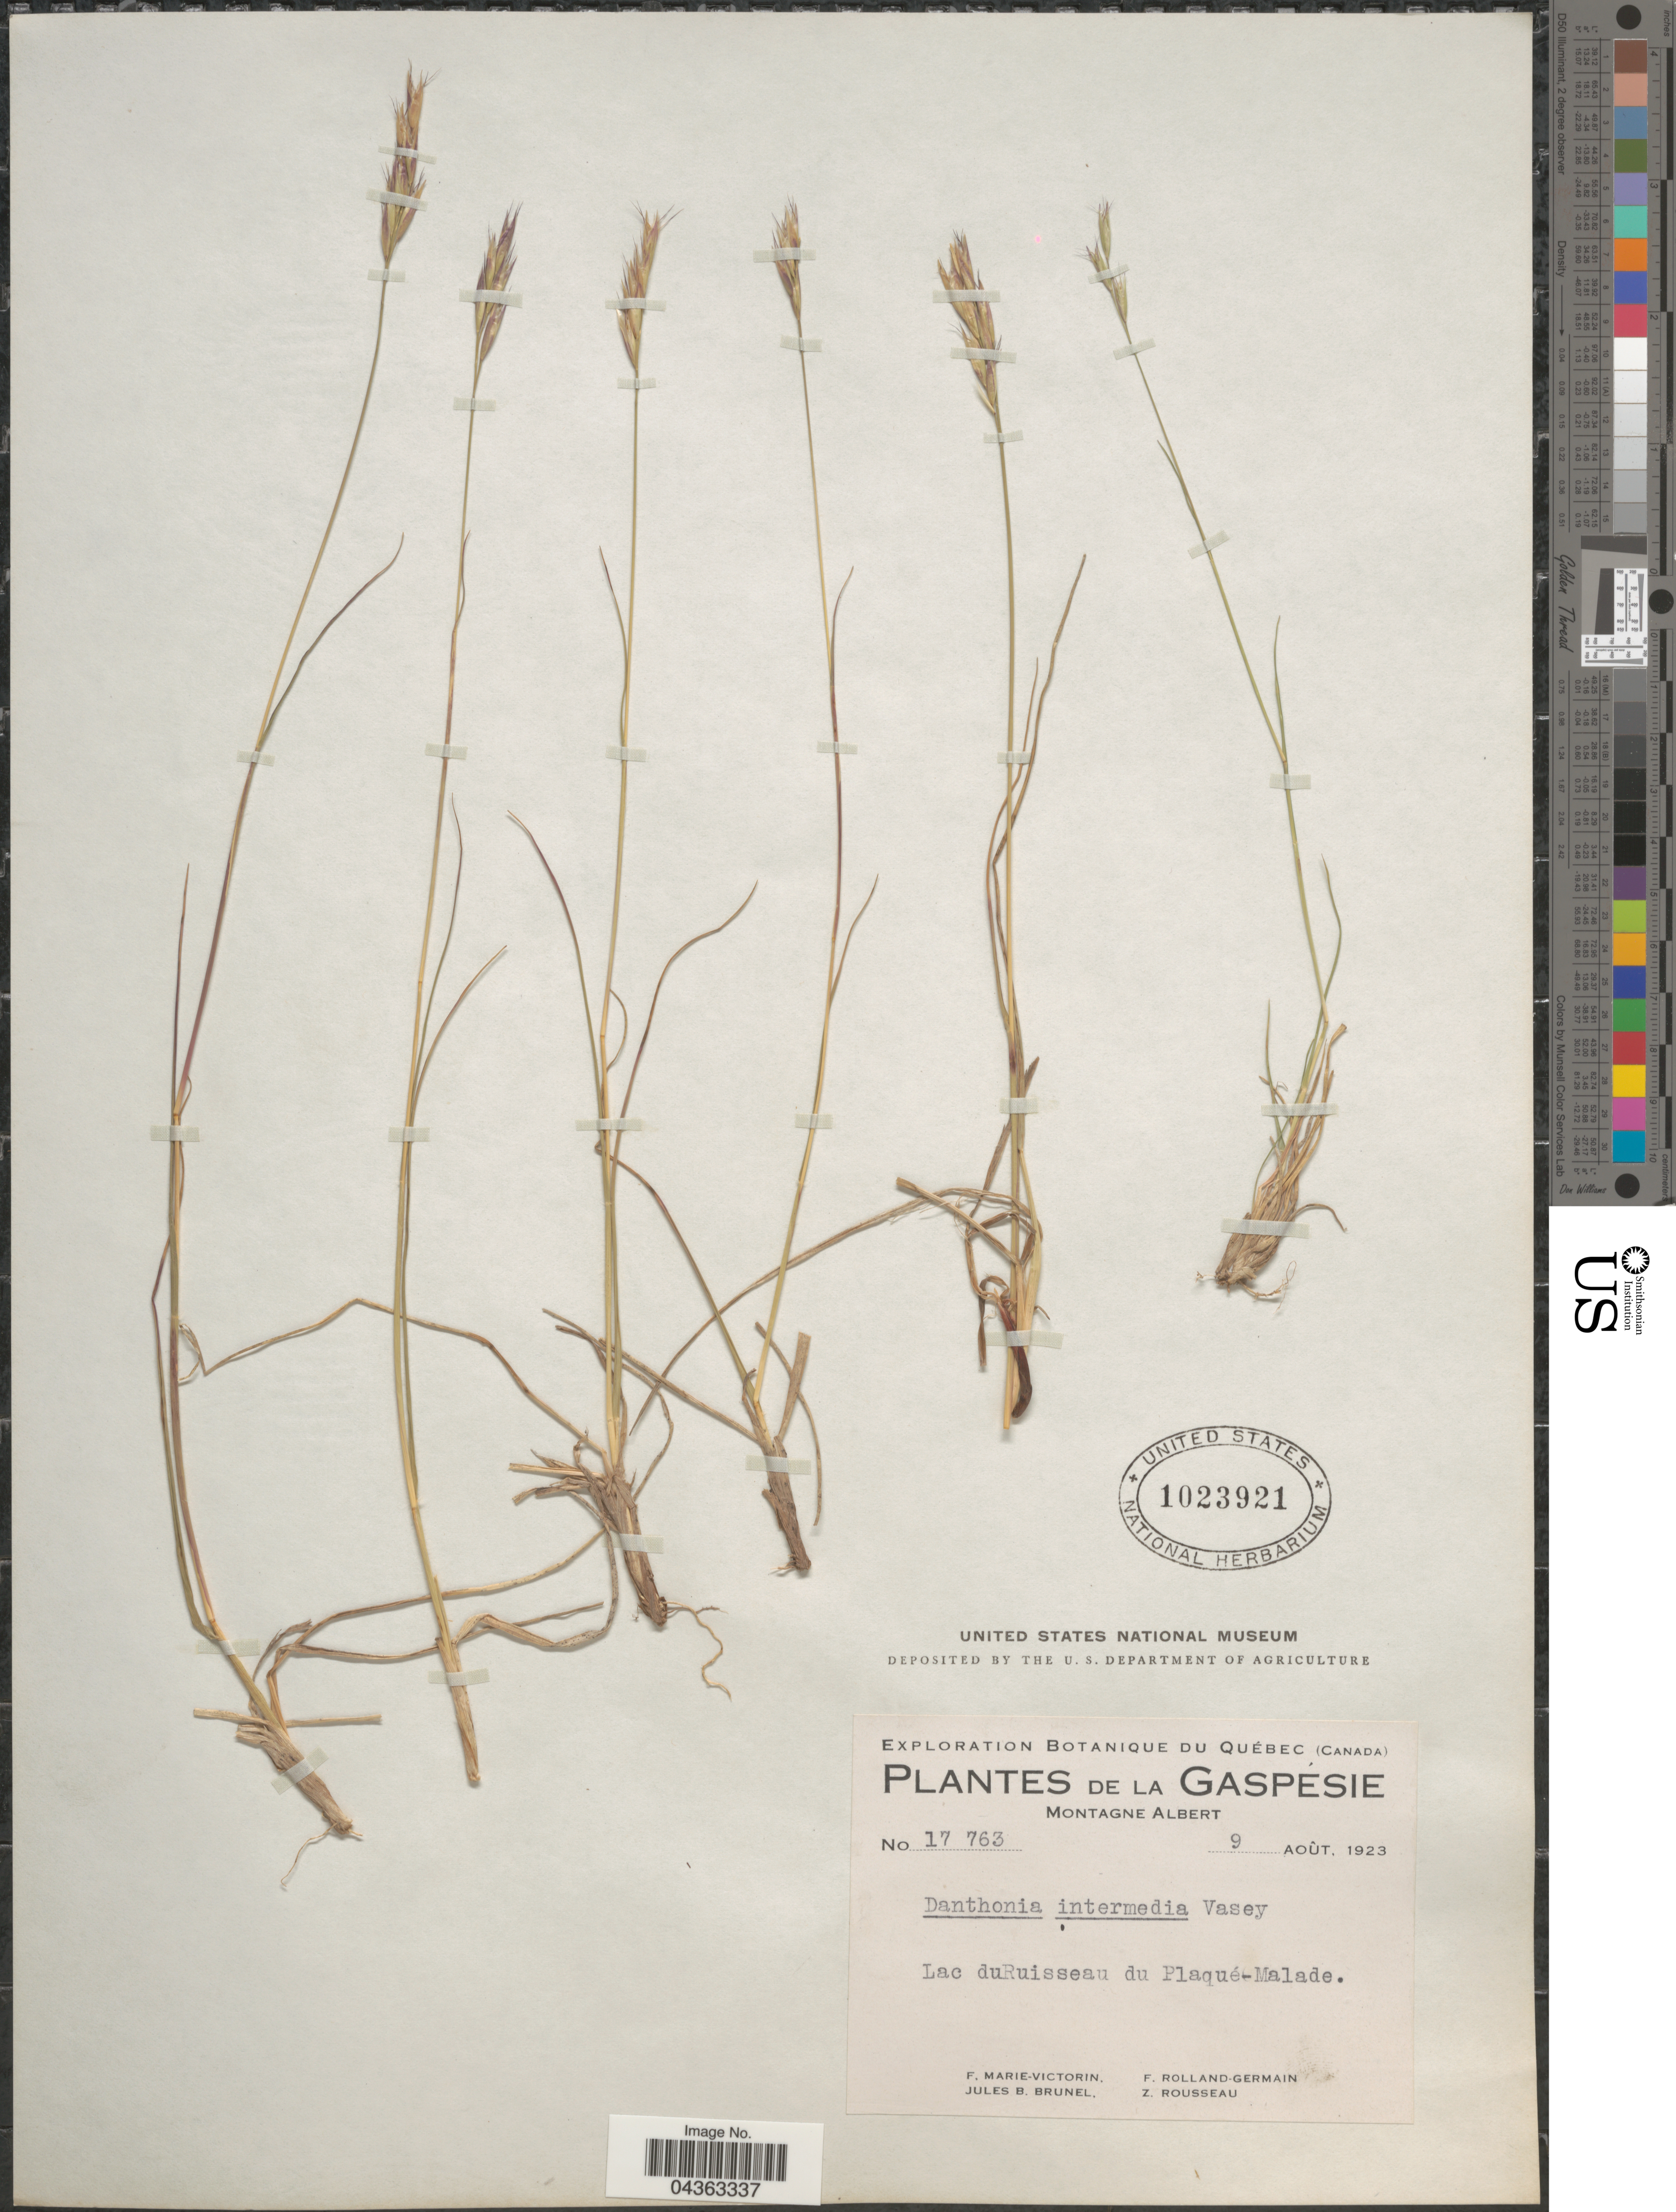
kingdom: Plantae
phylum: Tracheophyta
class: Liliopsida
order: Poales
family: Poaceae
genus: Danthonia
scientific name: Danthonia intermedia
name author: Vasey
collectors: F. Marie-Victorin, Rolland-Germain, J. Brunel & Z. Rousseau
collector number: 17763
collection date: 1923-08-09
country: Canada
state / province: Quebec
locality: Exploration Botanique du Québec. La Gaspésie. Montagne Albert. Lac duRuisseau du Plaqué-Malade.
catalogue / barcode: US 1023921